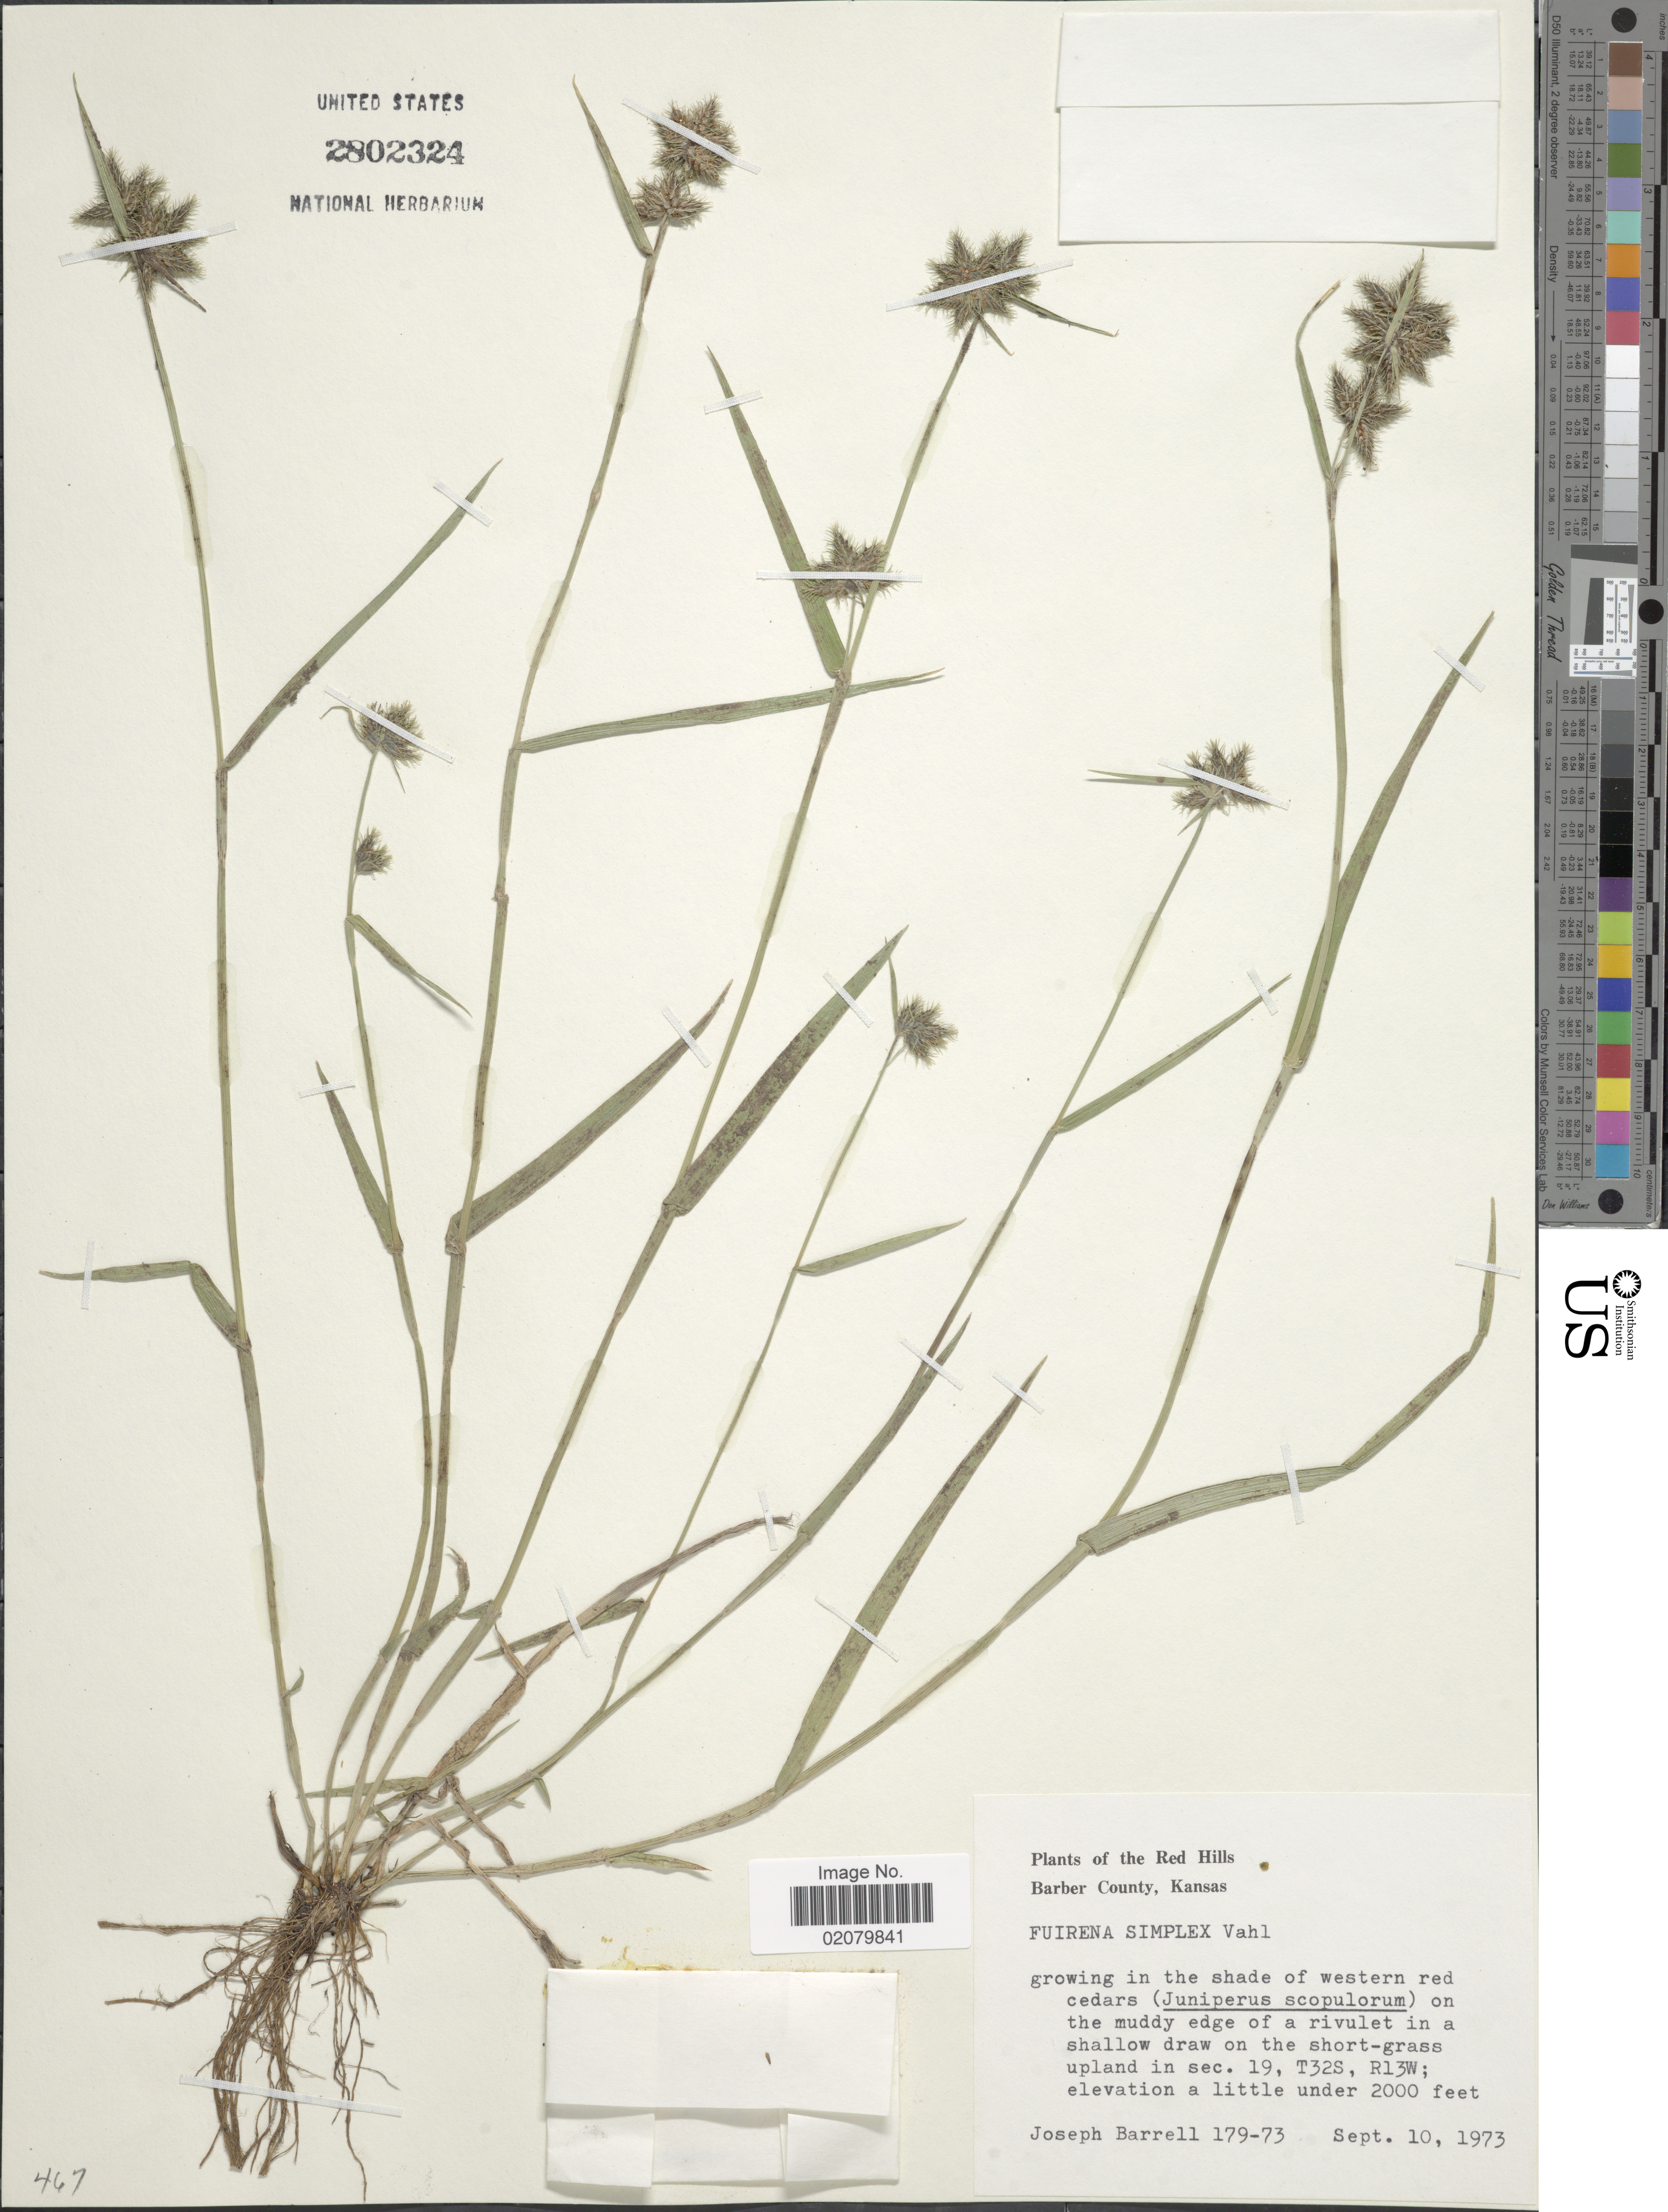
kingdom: Plantae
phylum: Tracheophyta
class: Liliopsida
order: Poales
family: Cyperaceae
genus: Fuirena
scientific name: Fuirena simplex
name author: Vahl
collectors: J. Barrell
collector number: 179-13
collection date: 1973-09-10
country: United States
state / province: Kansas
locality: The Red Hills, Barber County, sec. 19, T32S, R13W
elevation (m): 610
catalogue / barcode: US 2802324